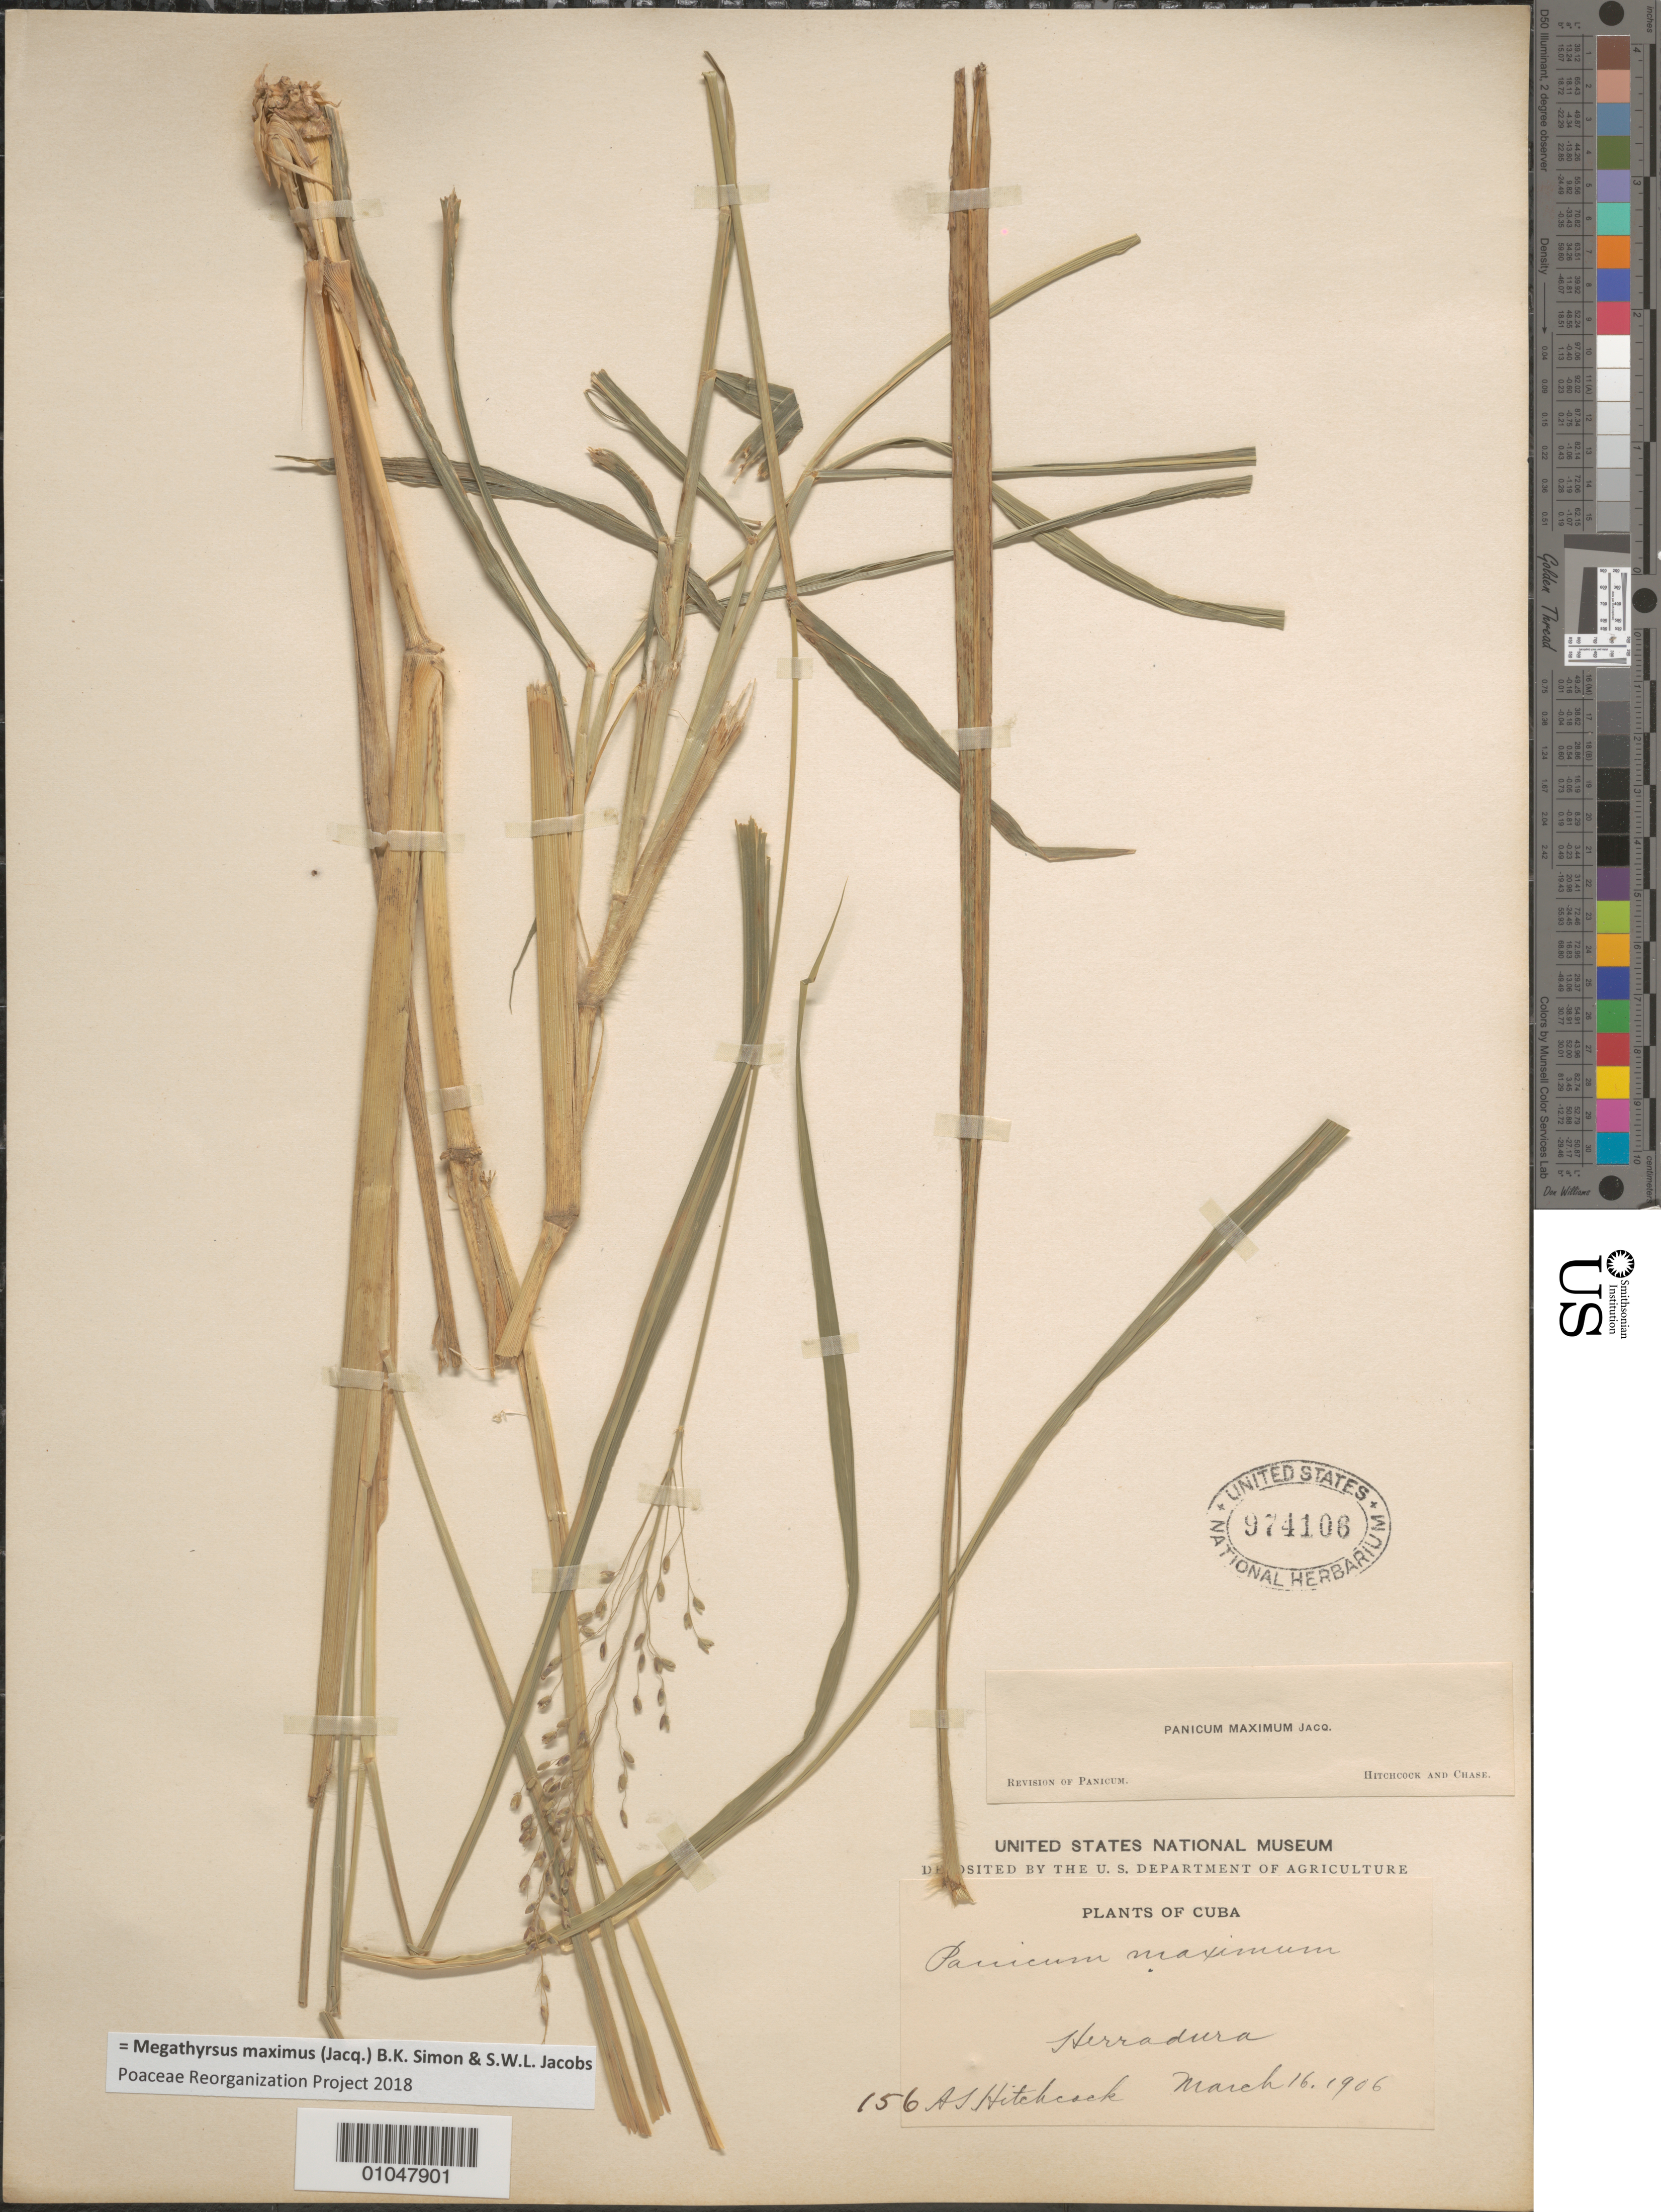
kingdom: Plantae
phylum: Tracheophyta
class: Liliopsida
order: Poales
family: Poaceae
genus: Panicum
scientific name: Panicum maximum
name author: Jacq.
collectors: A. S. Hitchcock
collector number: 156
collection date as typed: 16 Mar 1906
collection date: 1906-03-16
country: Cuba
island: Cuba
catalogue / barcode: US 974106